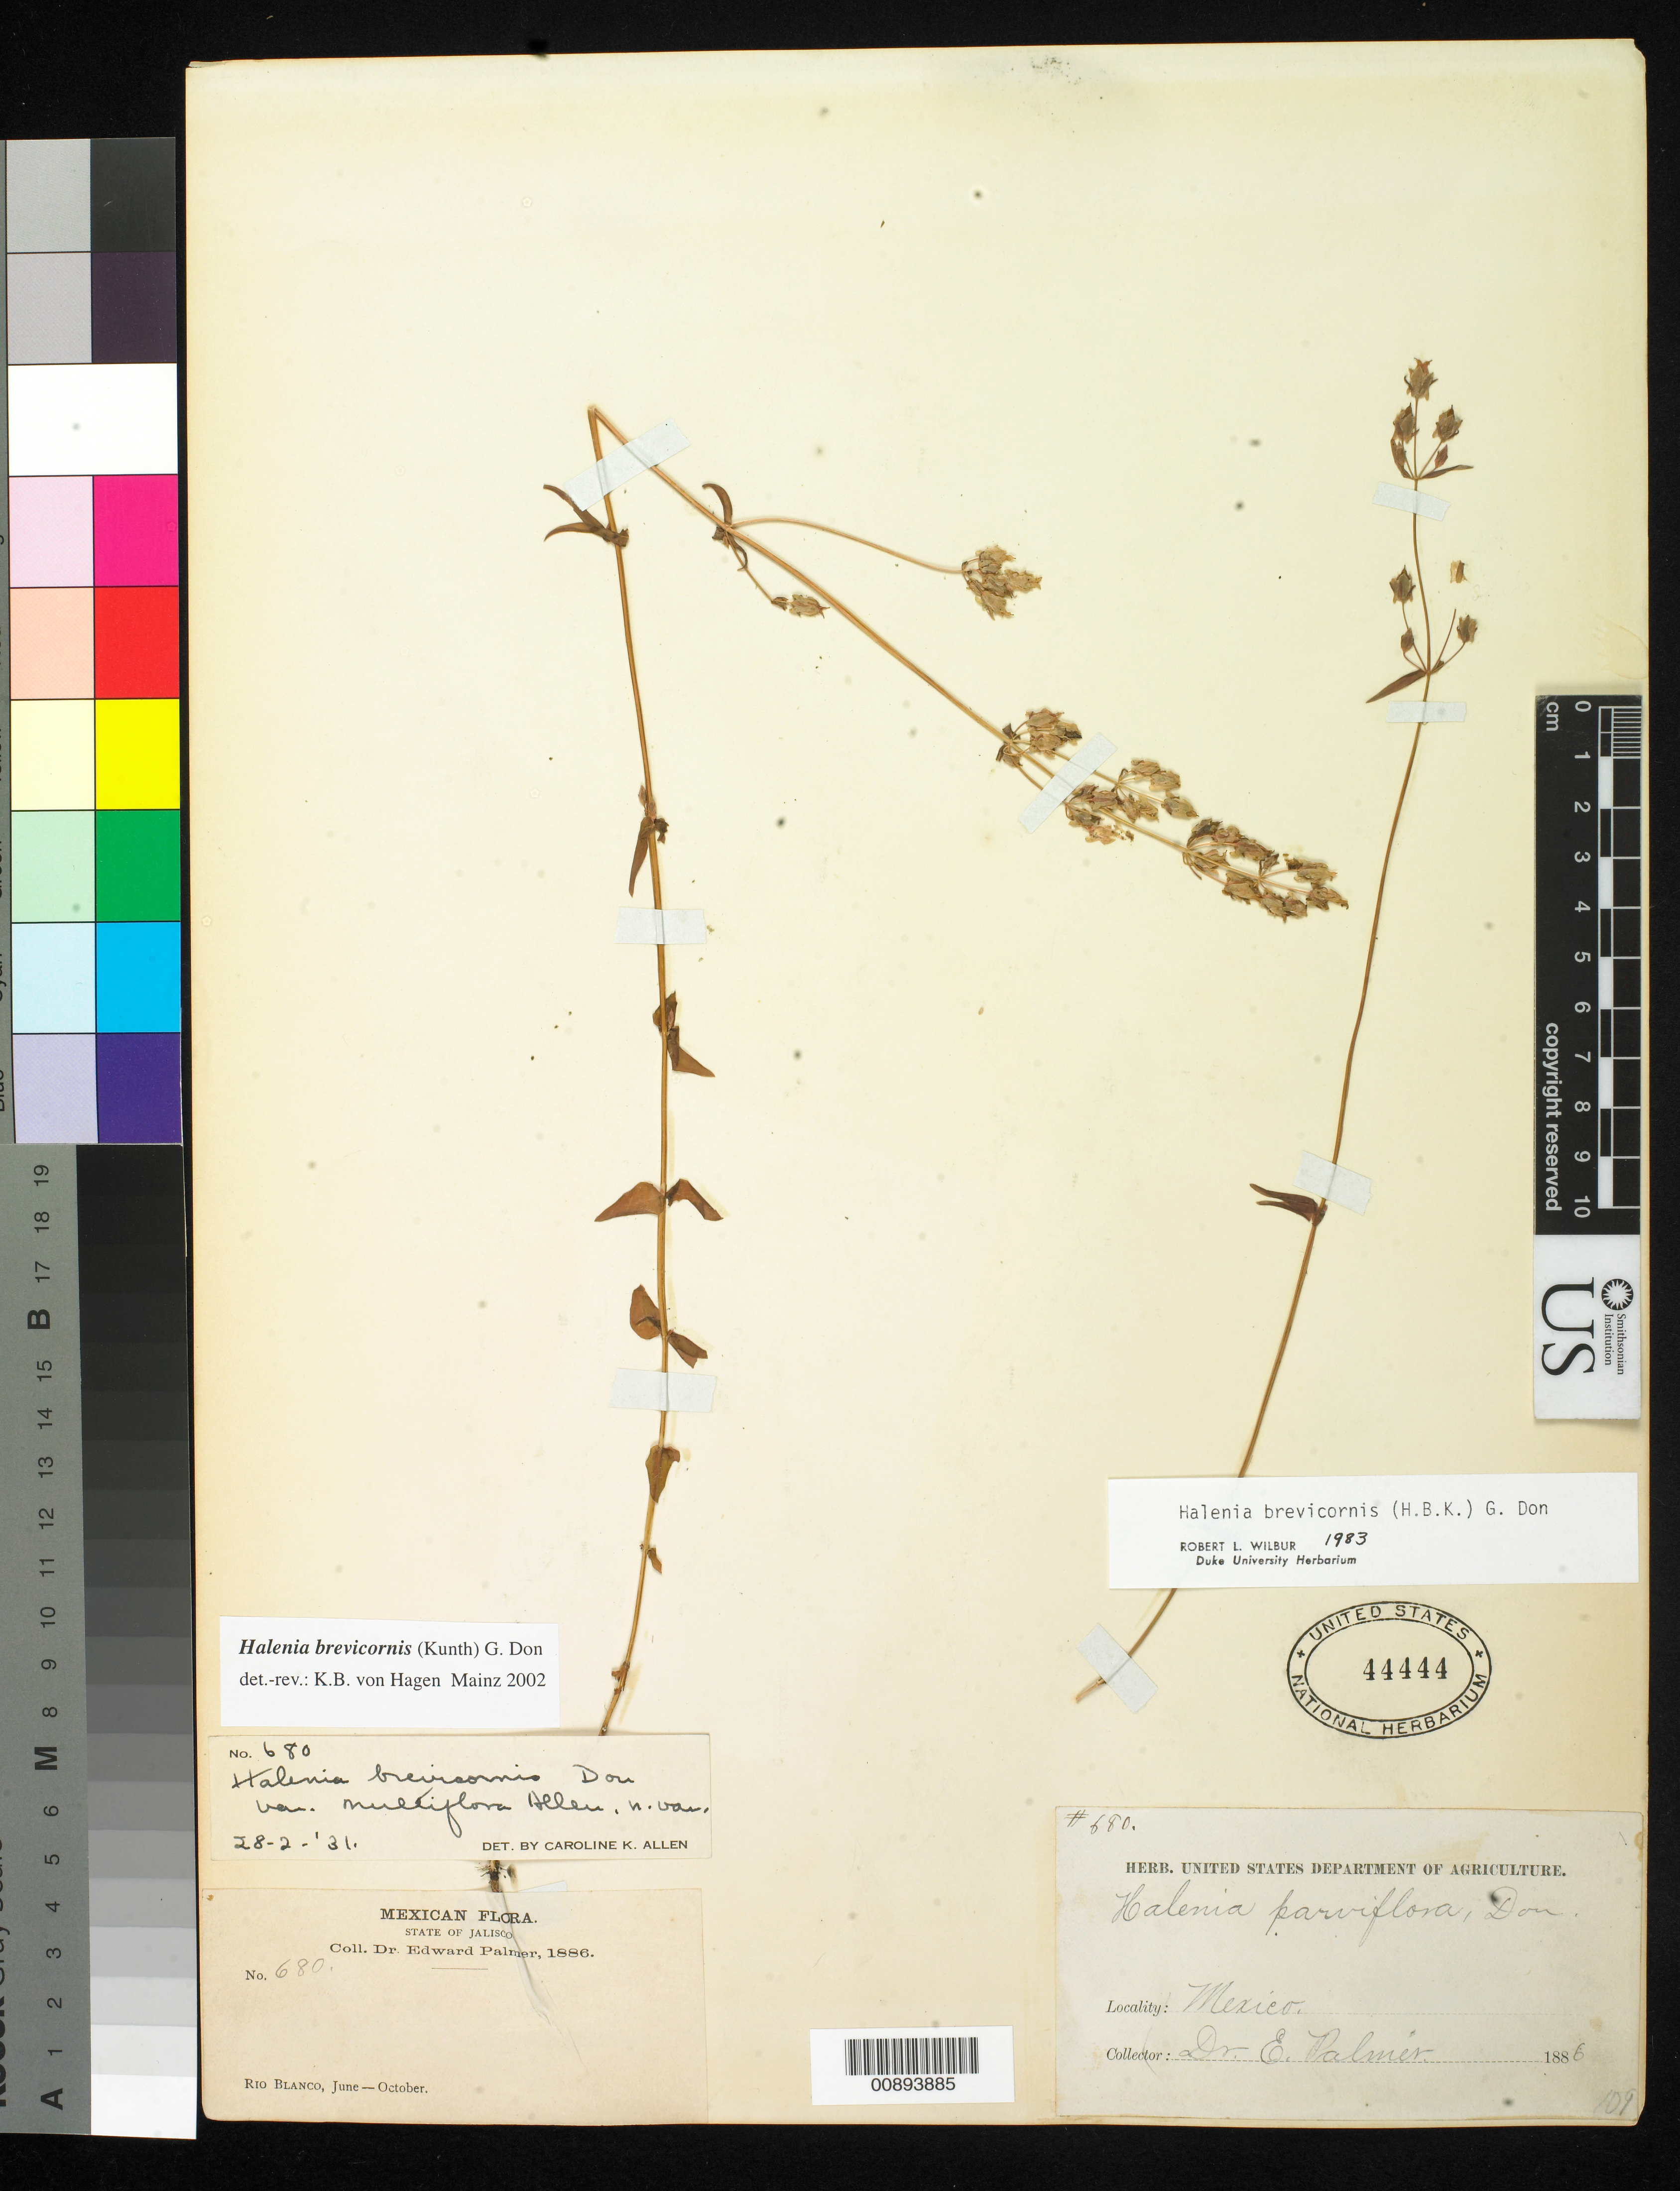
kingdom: Plantae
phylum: Tracheophyta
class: Magnoliopsida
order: Gentianales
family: Gentianaceae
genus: Halenia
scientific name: Halenia brevicornis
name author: (Kunth) G. Don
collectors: E. Palmer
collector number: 680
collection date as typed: Jun 1886 to -- Oct 1886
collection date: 1886-06/1886-10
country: Mexico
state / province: Jalisco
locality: Río Blanco, Jalisco.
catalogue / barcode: US 44444